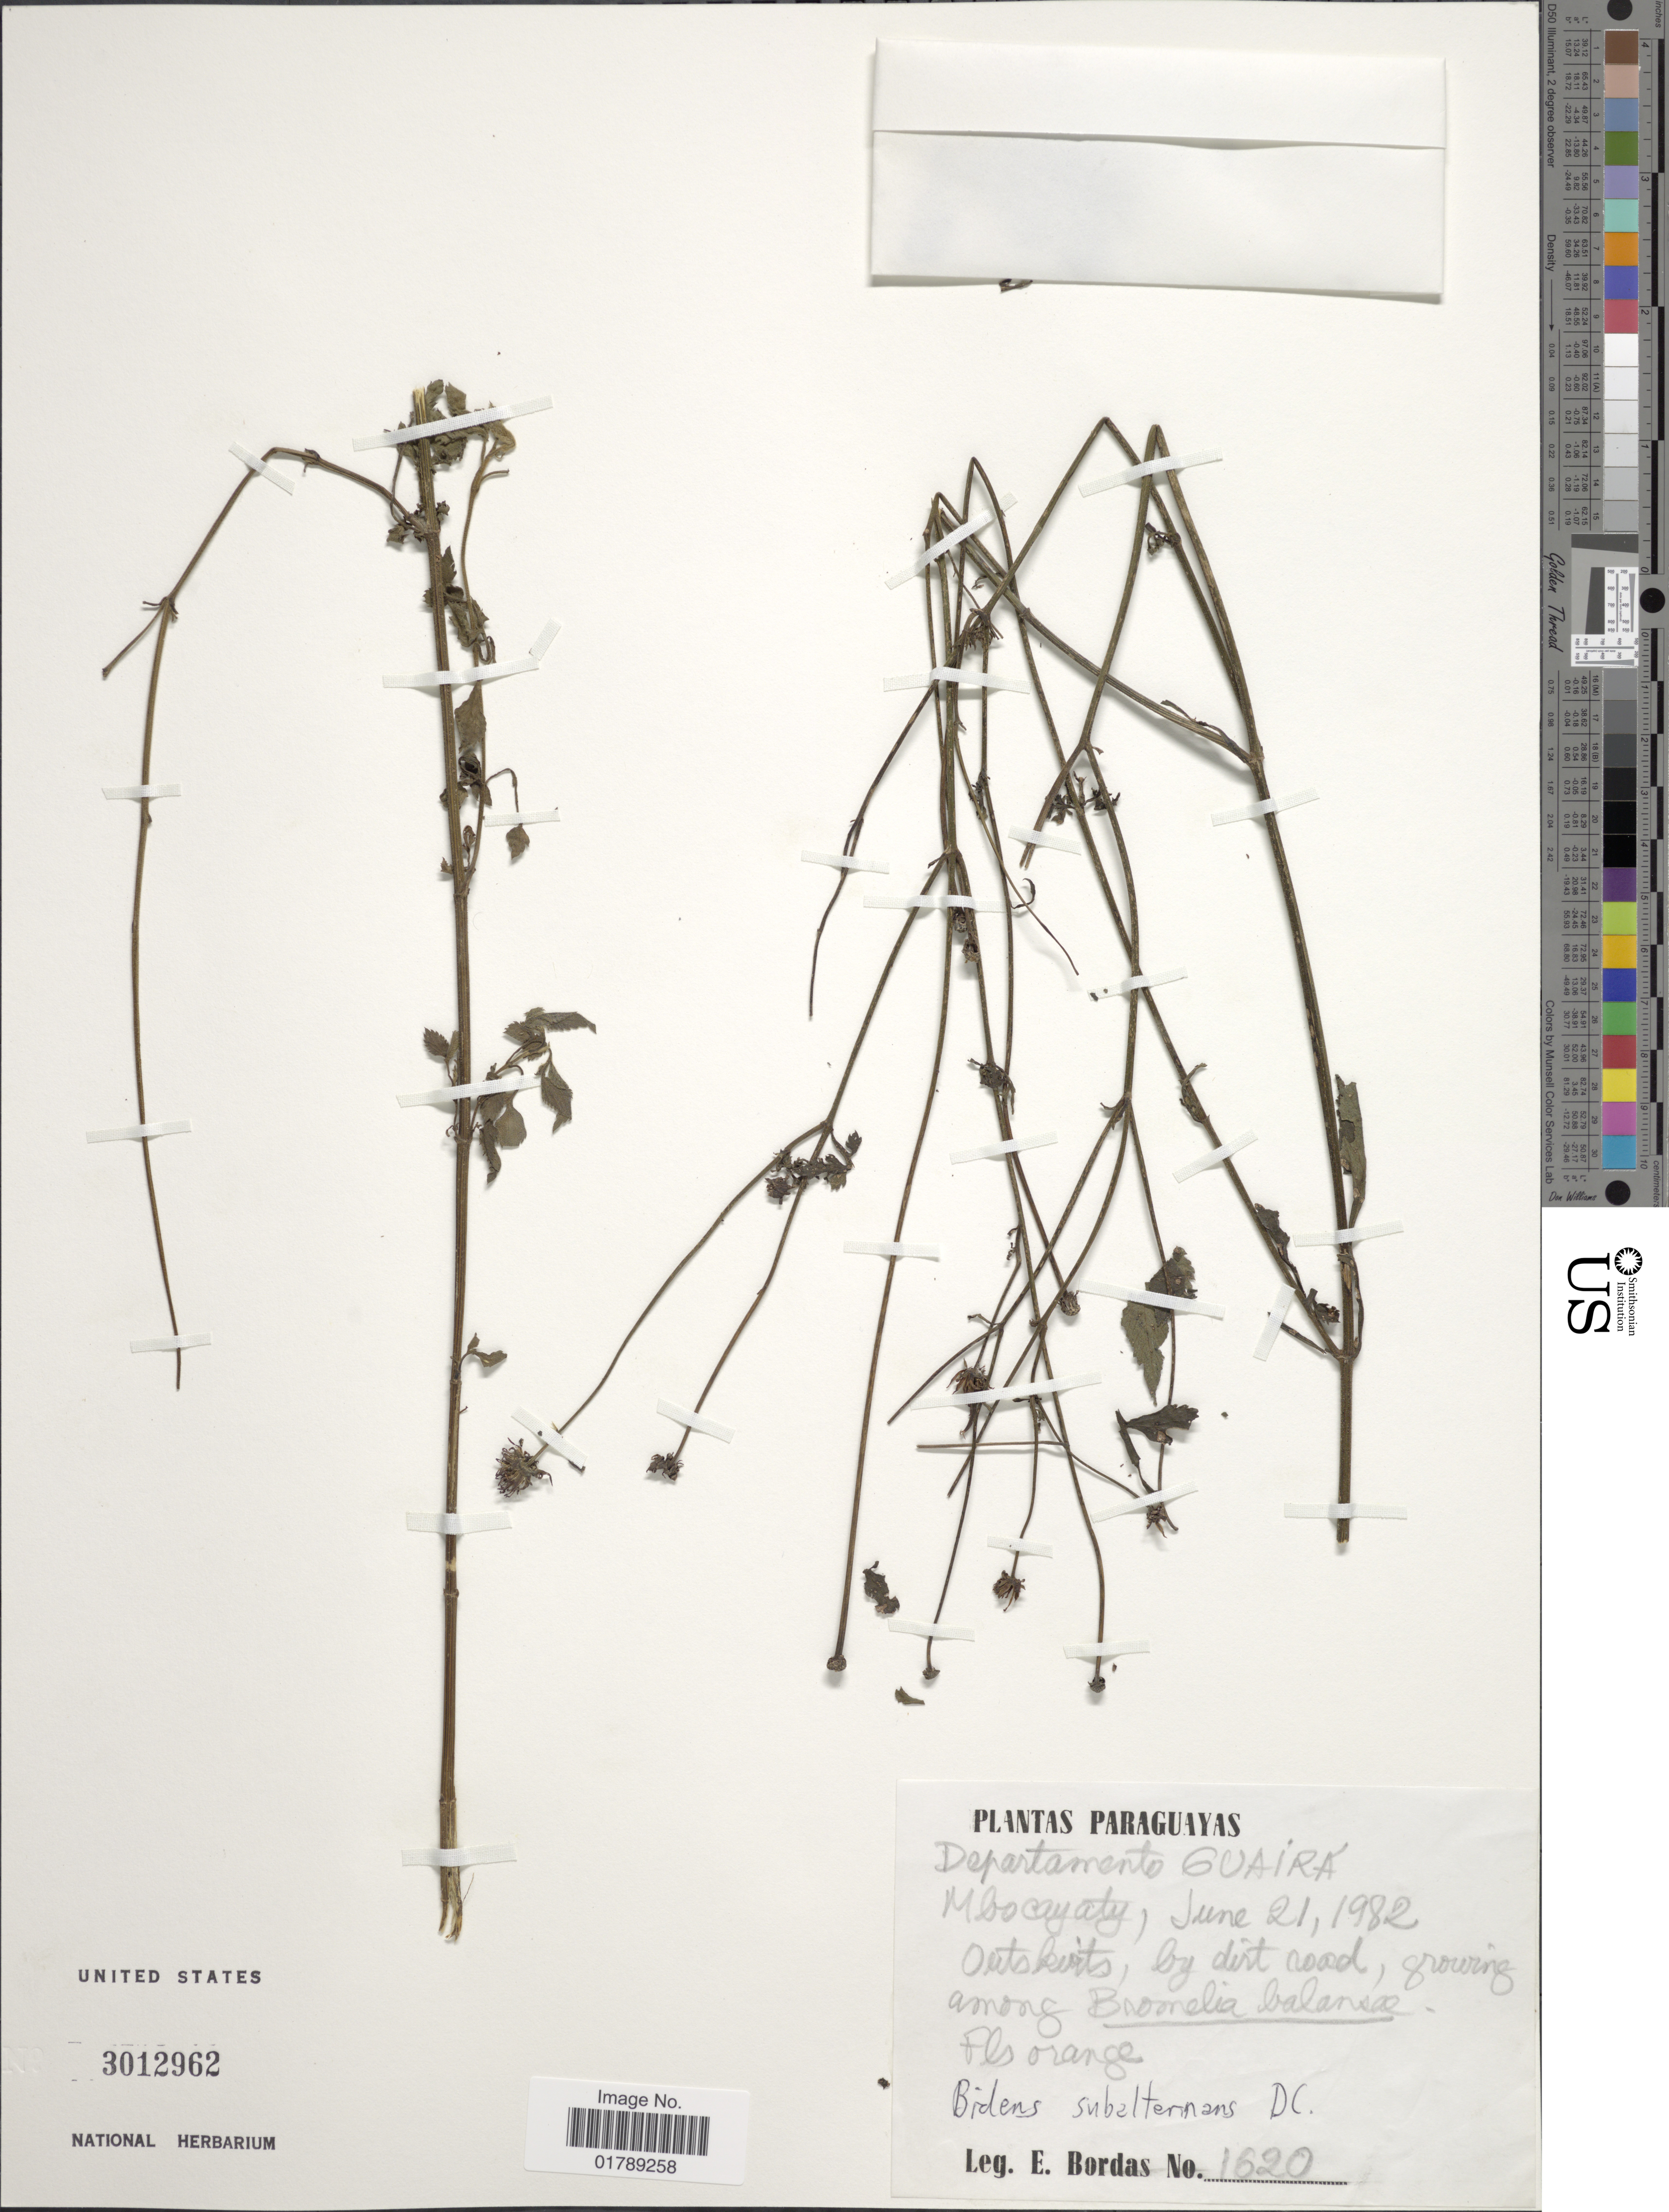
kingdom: Plantae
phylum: Tracheophyta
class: Magnoliopsida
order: Asterales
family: Asteraceae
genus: Bidens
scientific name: Bidens subalternans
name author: DC.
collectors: E. Bordas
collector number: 1620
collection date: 1982-06-21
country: Paraguay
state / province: Guaira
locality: Mbocayaty, by dirt road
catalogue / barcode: US 3012962